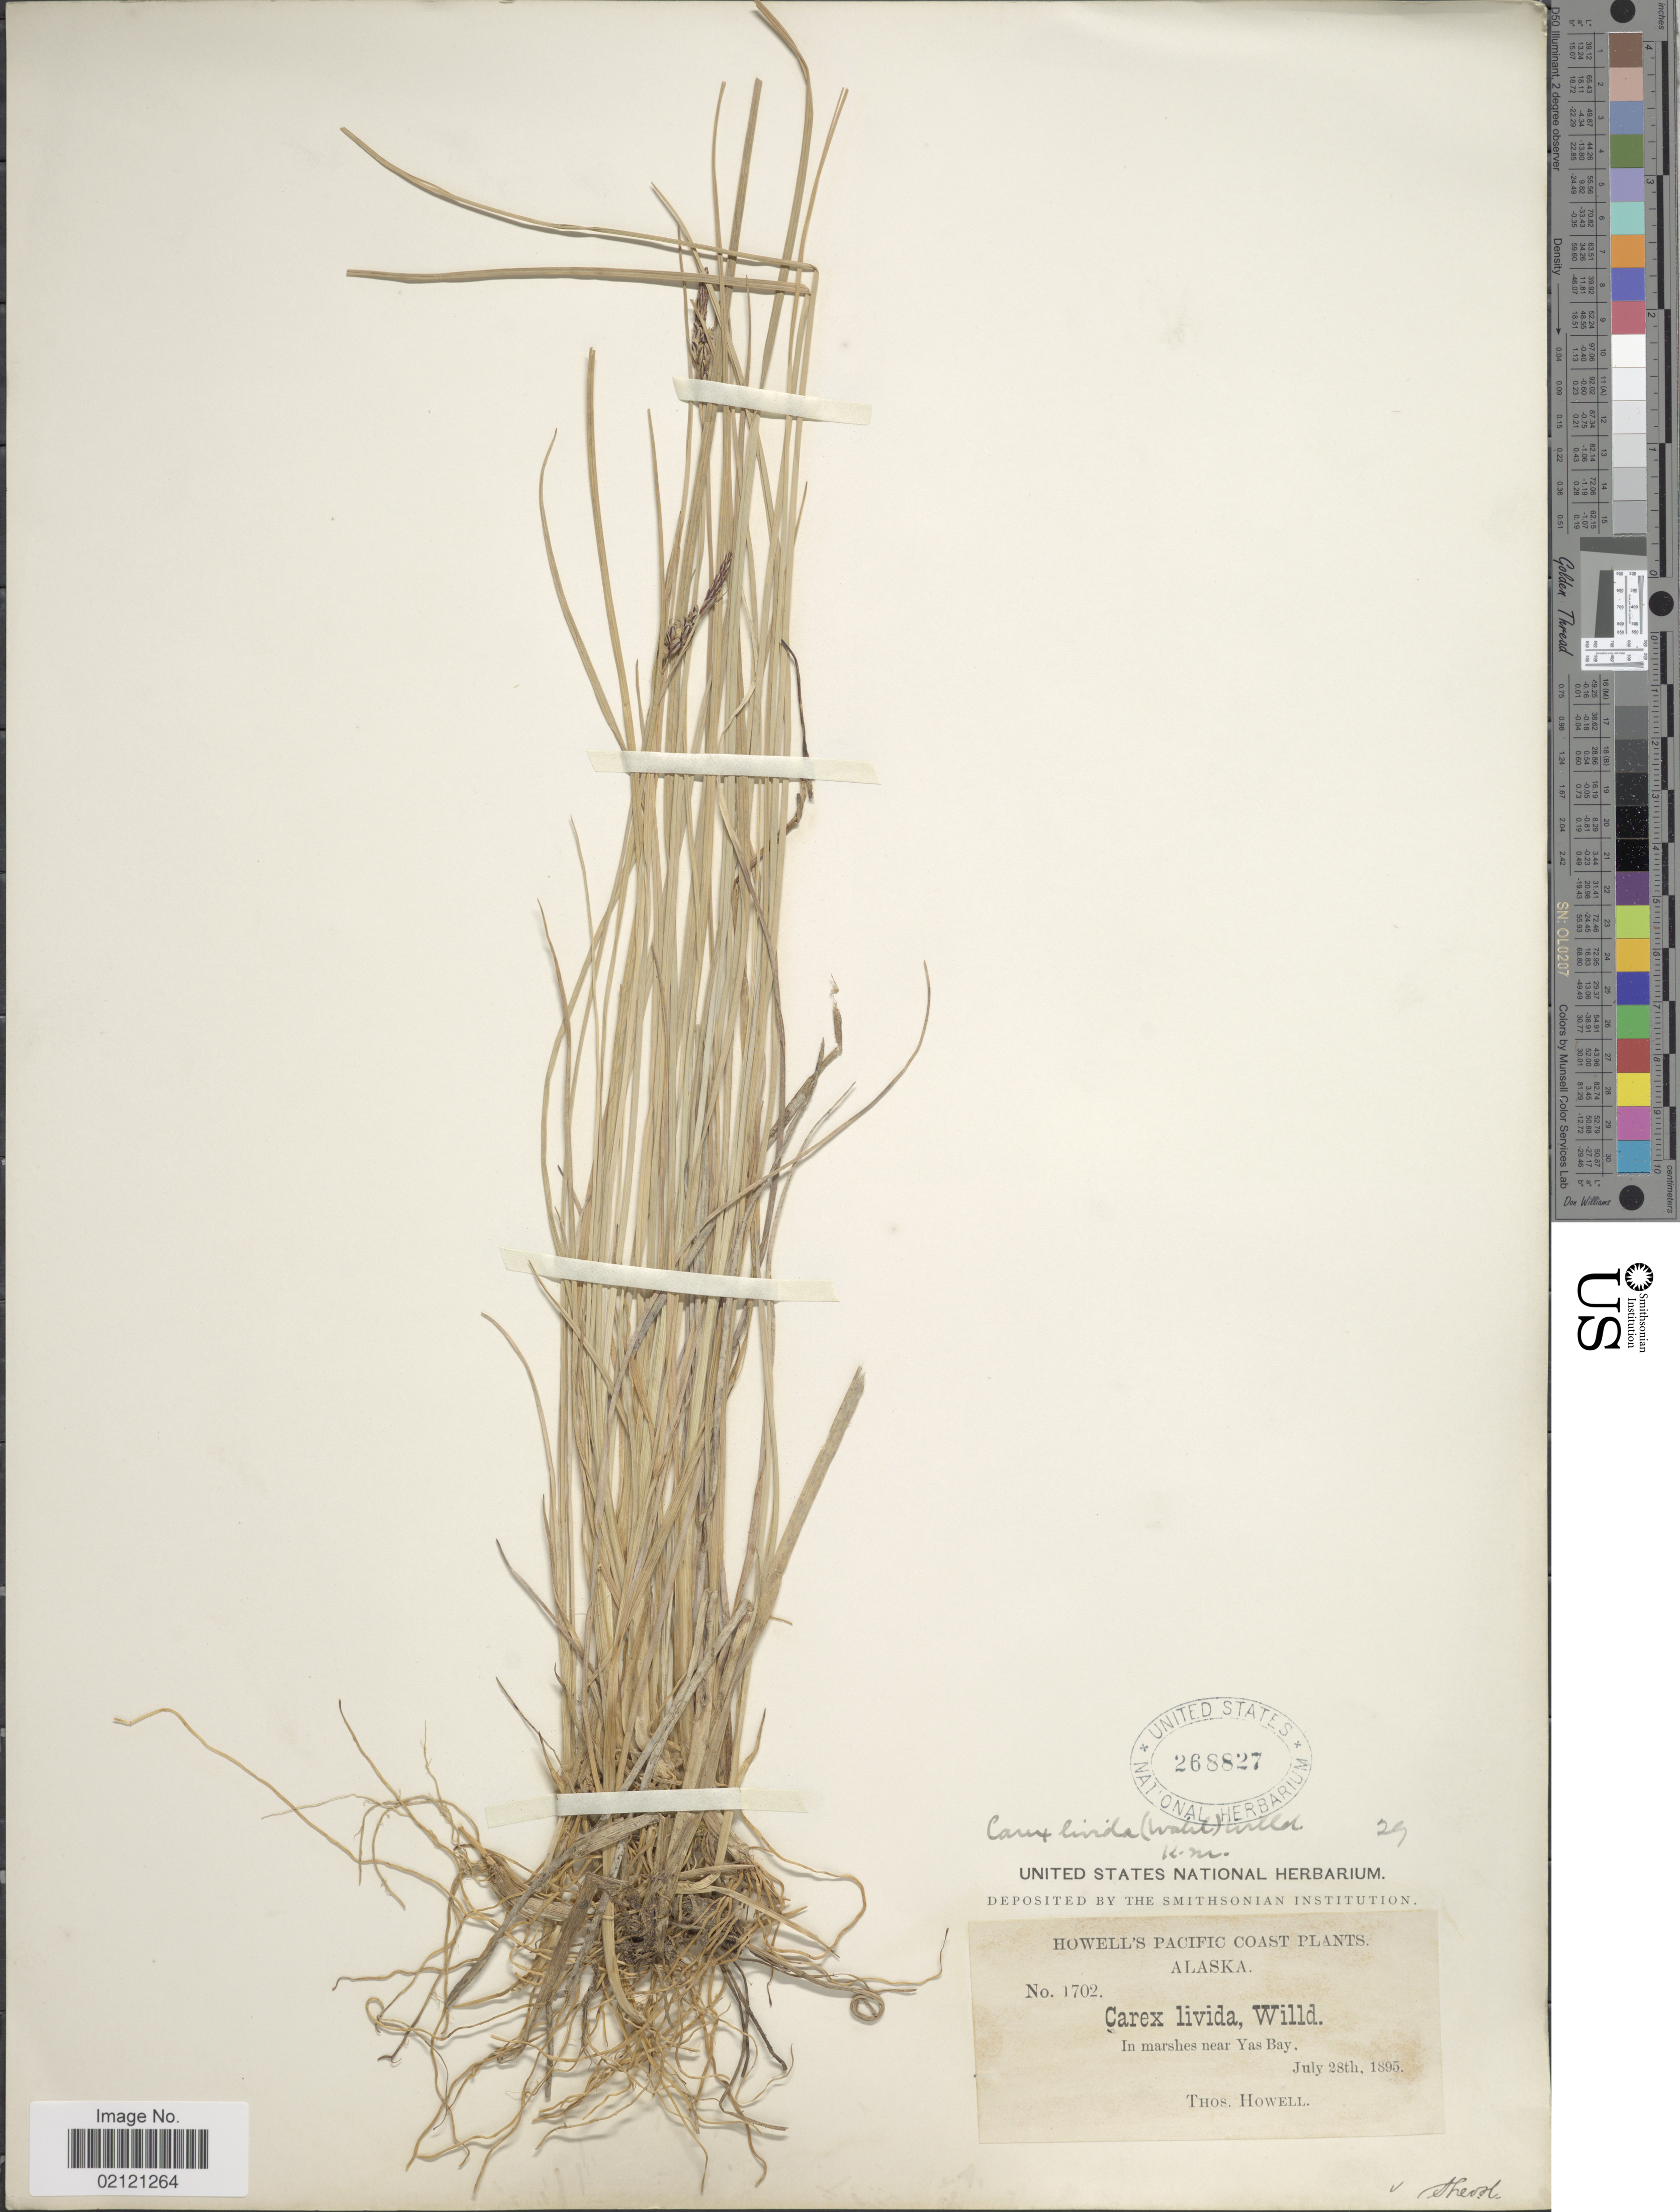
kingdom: Plantae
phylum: Tracheophyta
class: Liliopsida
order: Poales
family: Cyperaceae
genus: Carex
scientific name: Carex livida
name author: (Wahlenb.) Willd.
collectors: T. Howell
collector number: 1702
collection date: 1895-07-28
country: United States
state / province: Alaska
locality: Pacific Coast, In marshes near Yas Bay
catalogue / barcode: US 268827